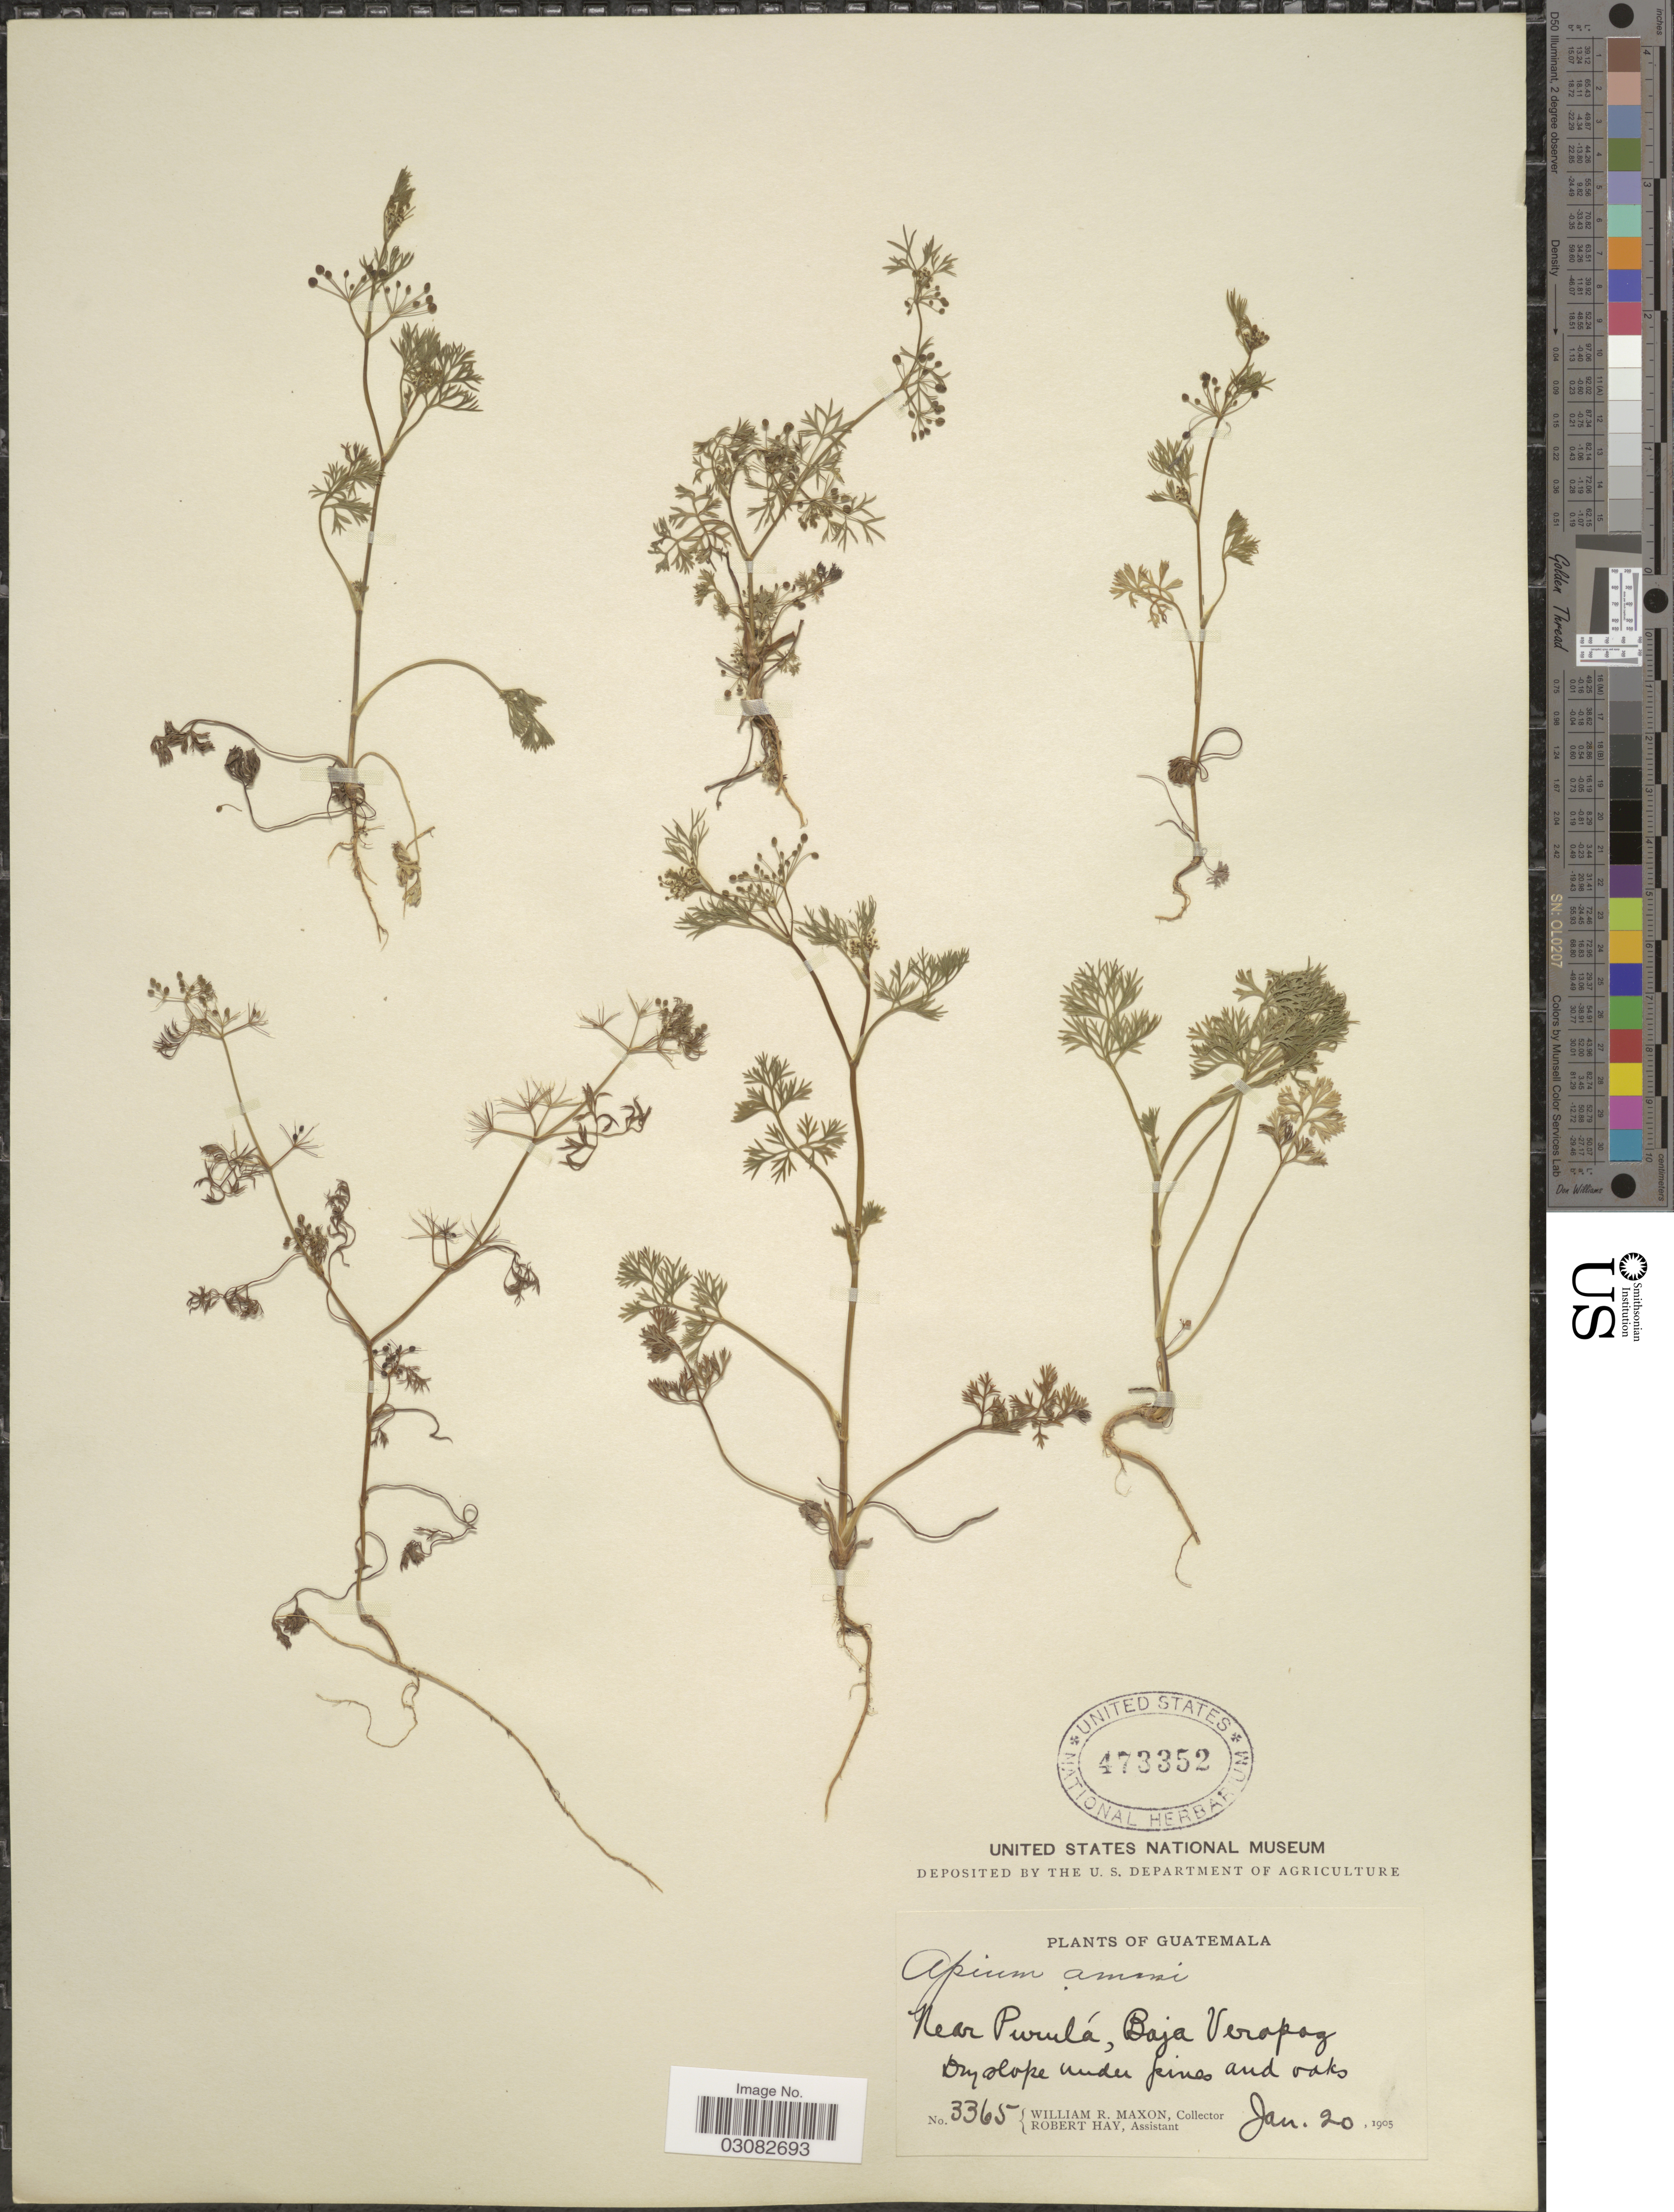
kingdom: Plantae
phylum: Tracheophyta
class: Magnoliopsida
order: Apiales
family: Apiaceae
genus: Apium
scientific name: Apium ammi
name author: (Jacq.) Urb.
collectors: W. R. Maxon & R. Hay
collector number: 3365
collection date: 1905-01-20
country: Guatemala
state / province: Baja Verapaz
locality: Near Purulá.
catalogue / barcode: US 473352